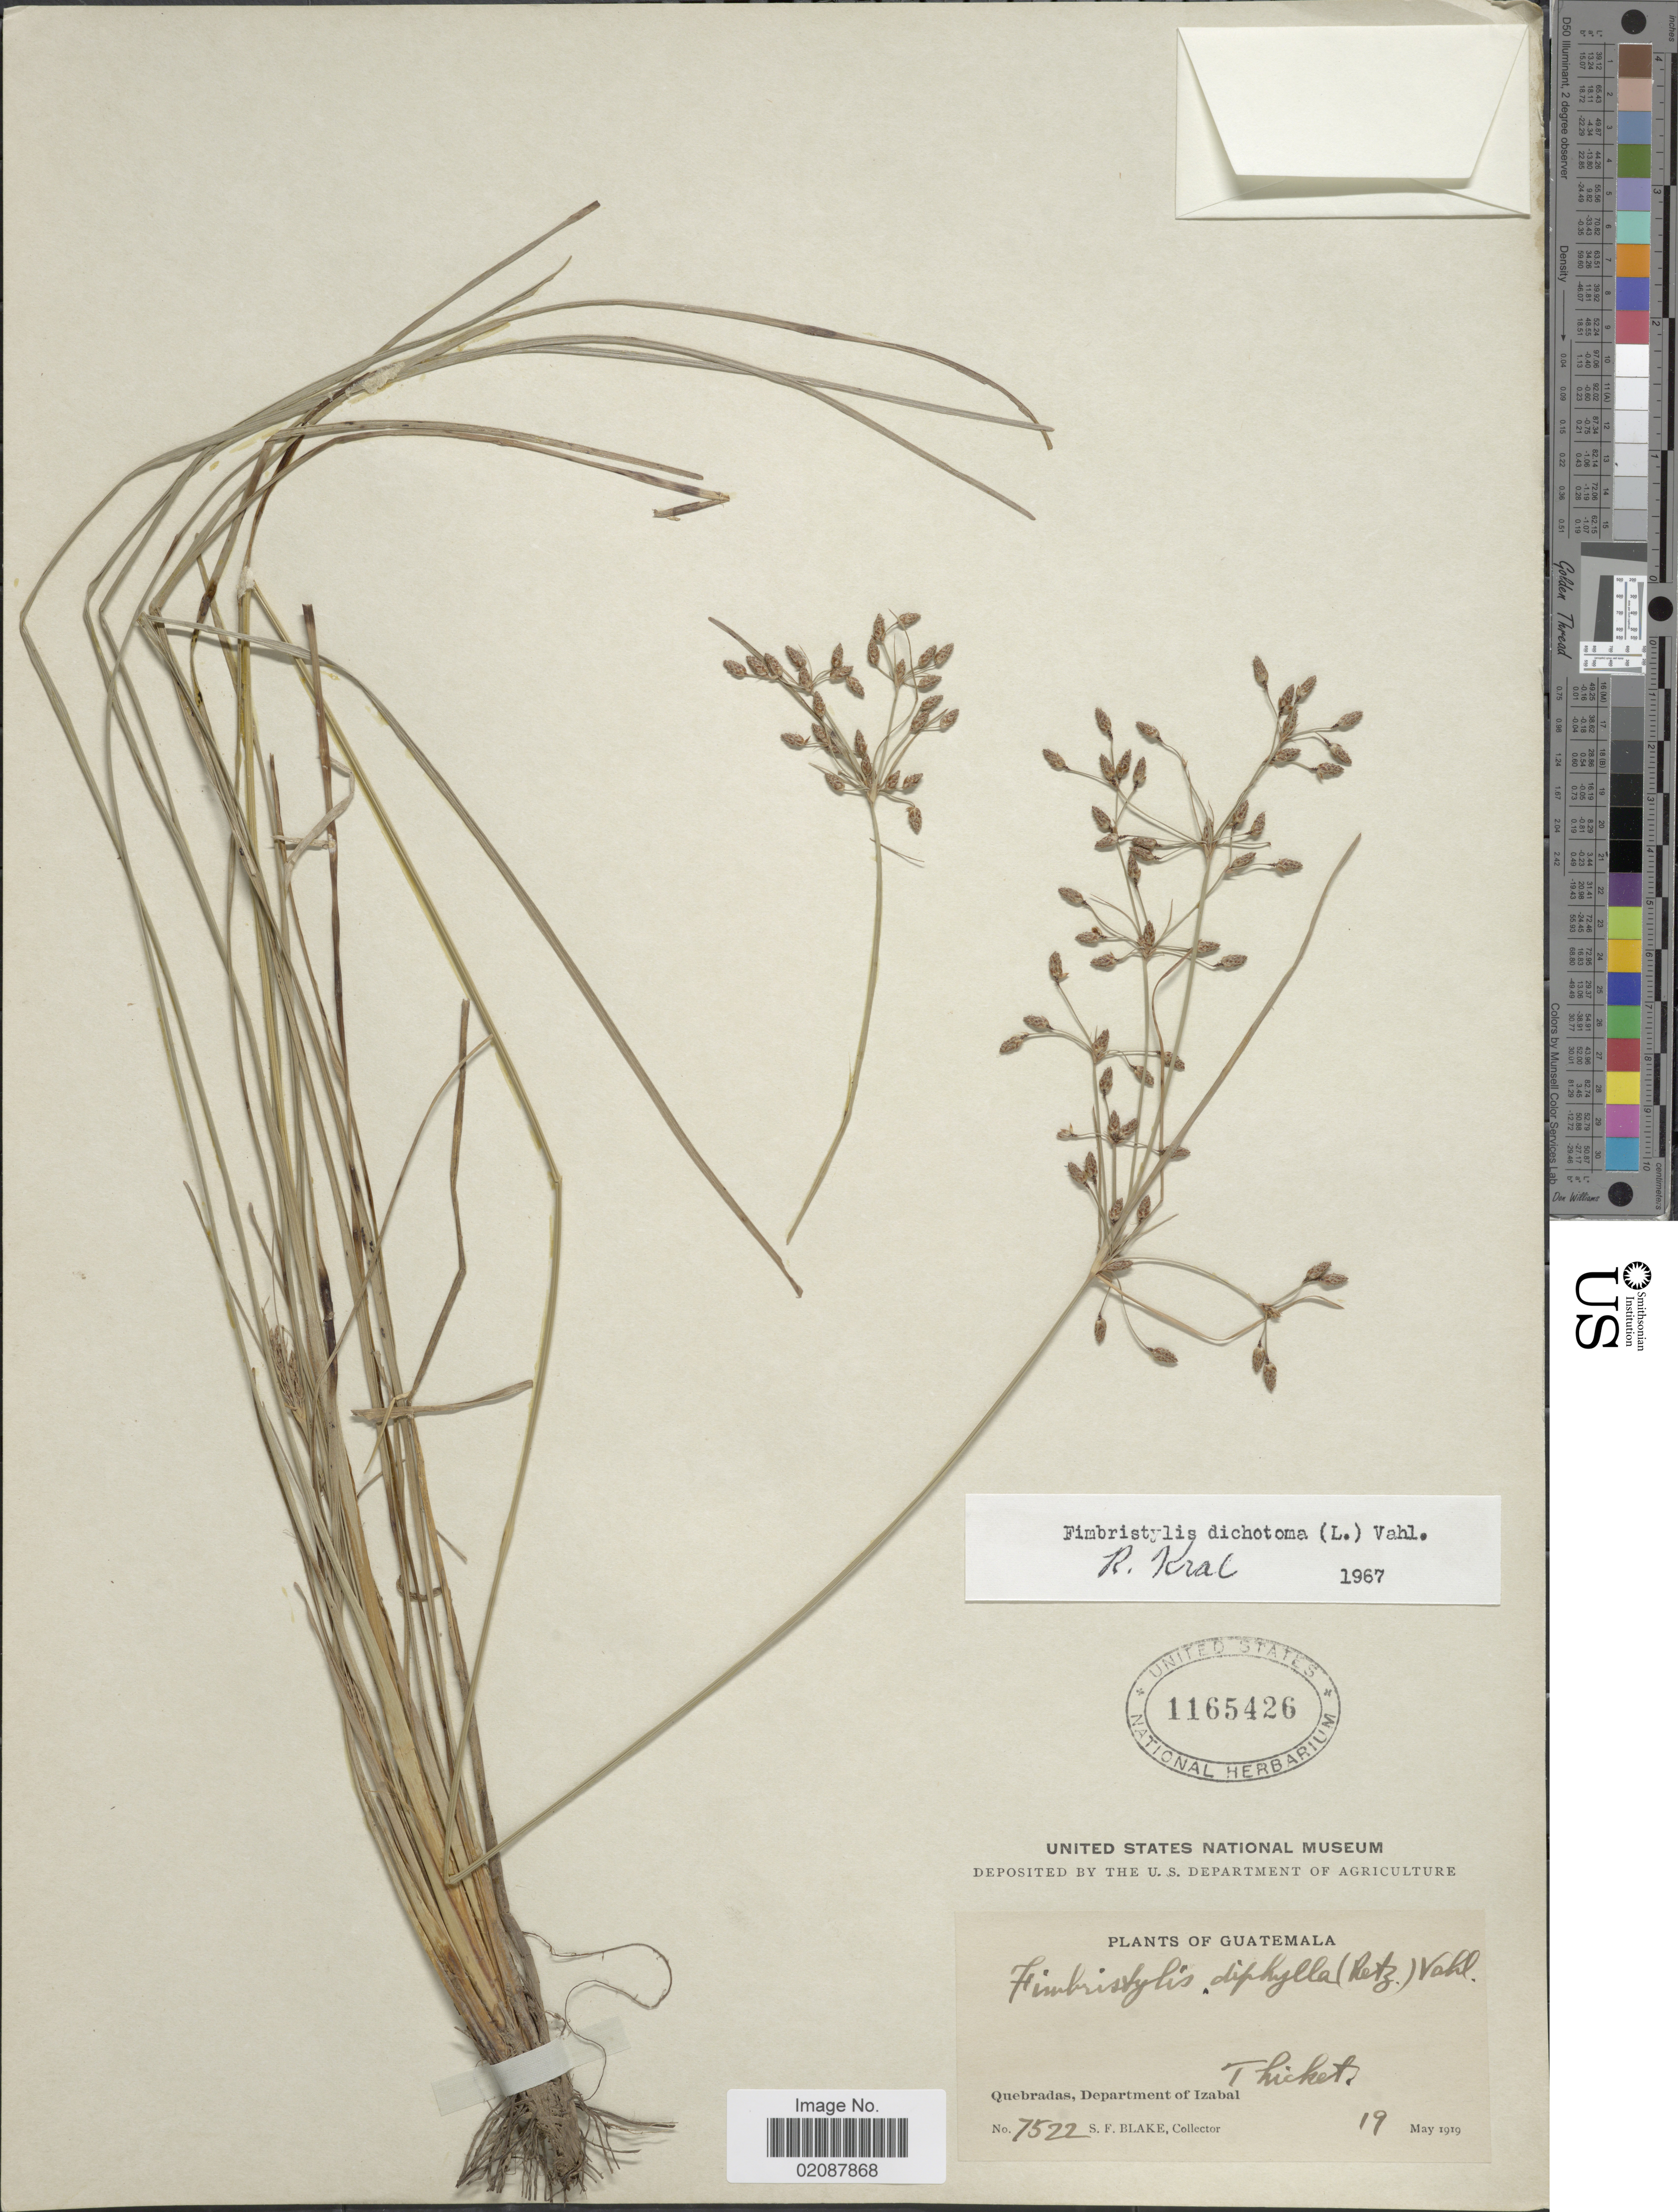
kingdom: Plantae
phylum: Tracheophyta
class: Liliopsida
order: Poales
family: Cyperaceae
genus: Fimbristylis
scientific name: Fimbristylis dichotoma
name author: (L.) Vahl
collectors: S. Blake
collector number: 7522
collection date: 1919-05-19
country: Guatemala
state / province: Izabal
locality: Quebradas, Department of Izabal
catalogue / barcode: US 1165426